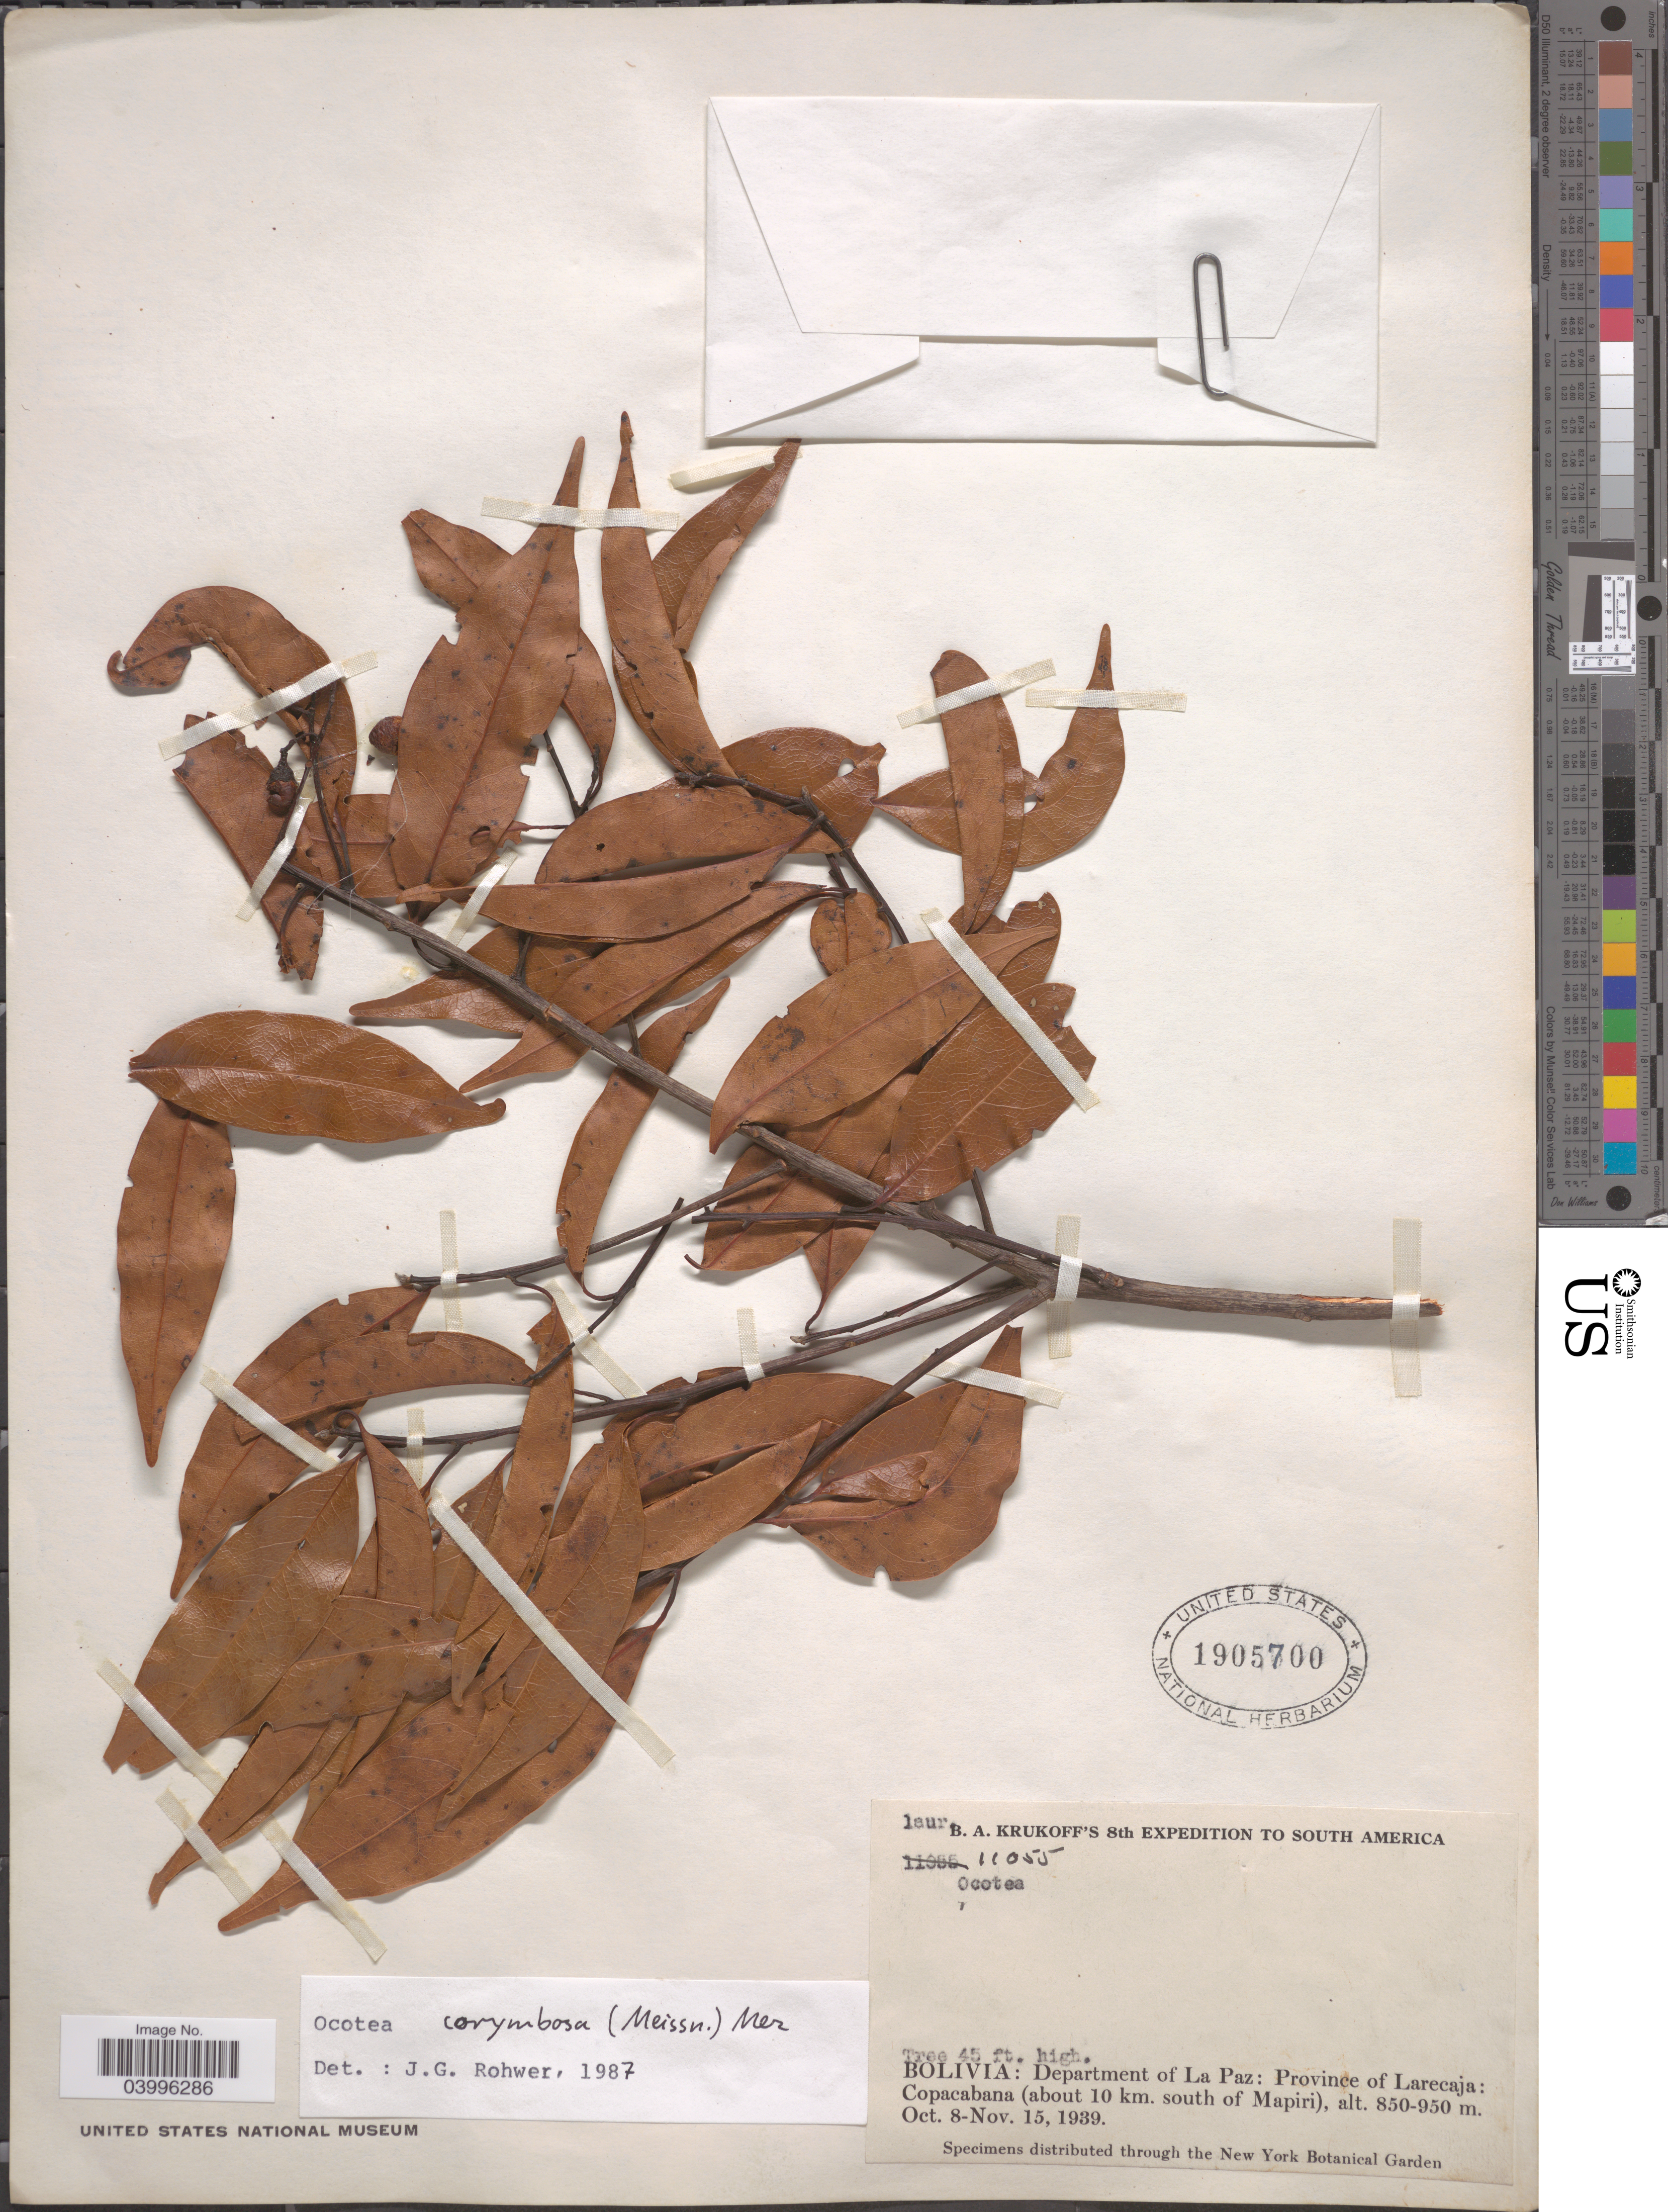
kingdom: Plantae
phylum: Tracheophyta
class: Magnoliopsida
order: Laurales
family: Lauraceae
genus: Ocotea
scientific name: Ocotea corymbosa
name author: (Meisn.) Mez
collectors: B. A. Krukoff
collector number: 11055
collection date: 1939-10-08/1939-11-15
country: Bolivia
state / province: La Paz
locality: Department of La Paz: Province of Larecaja: Copacabana (about 10 km. south of Mapiri).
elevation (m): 850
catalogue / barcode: US 1905700